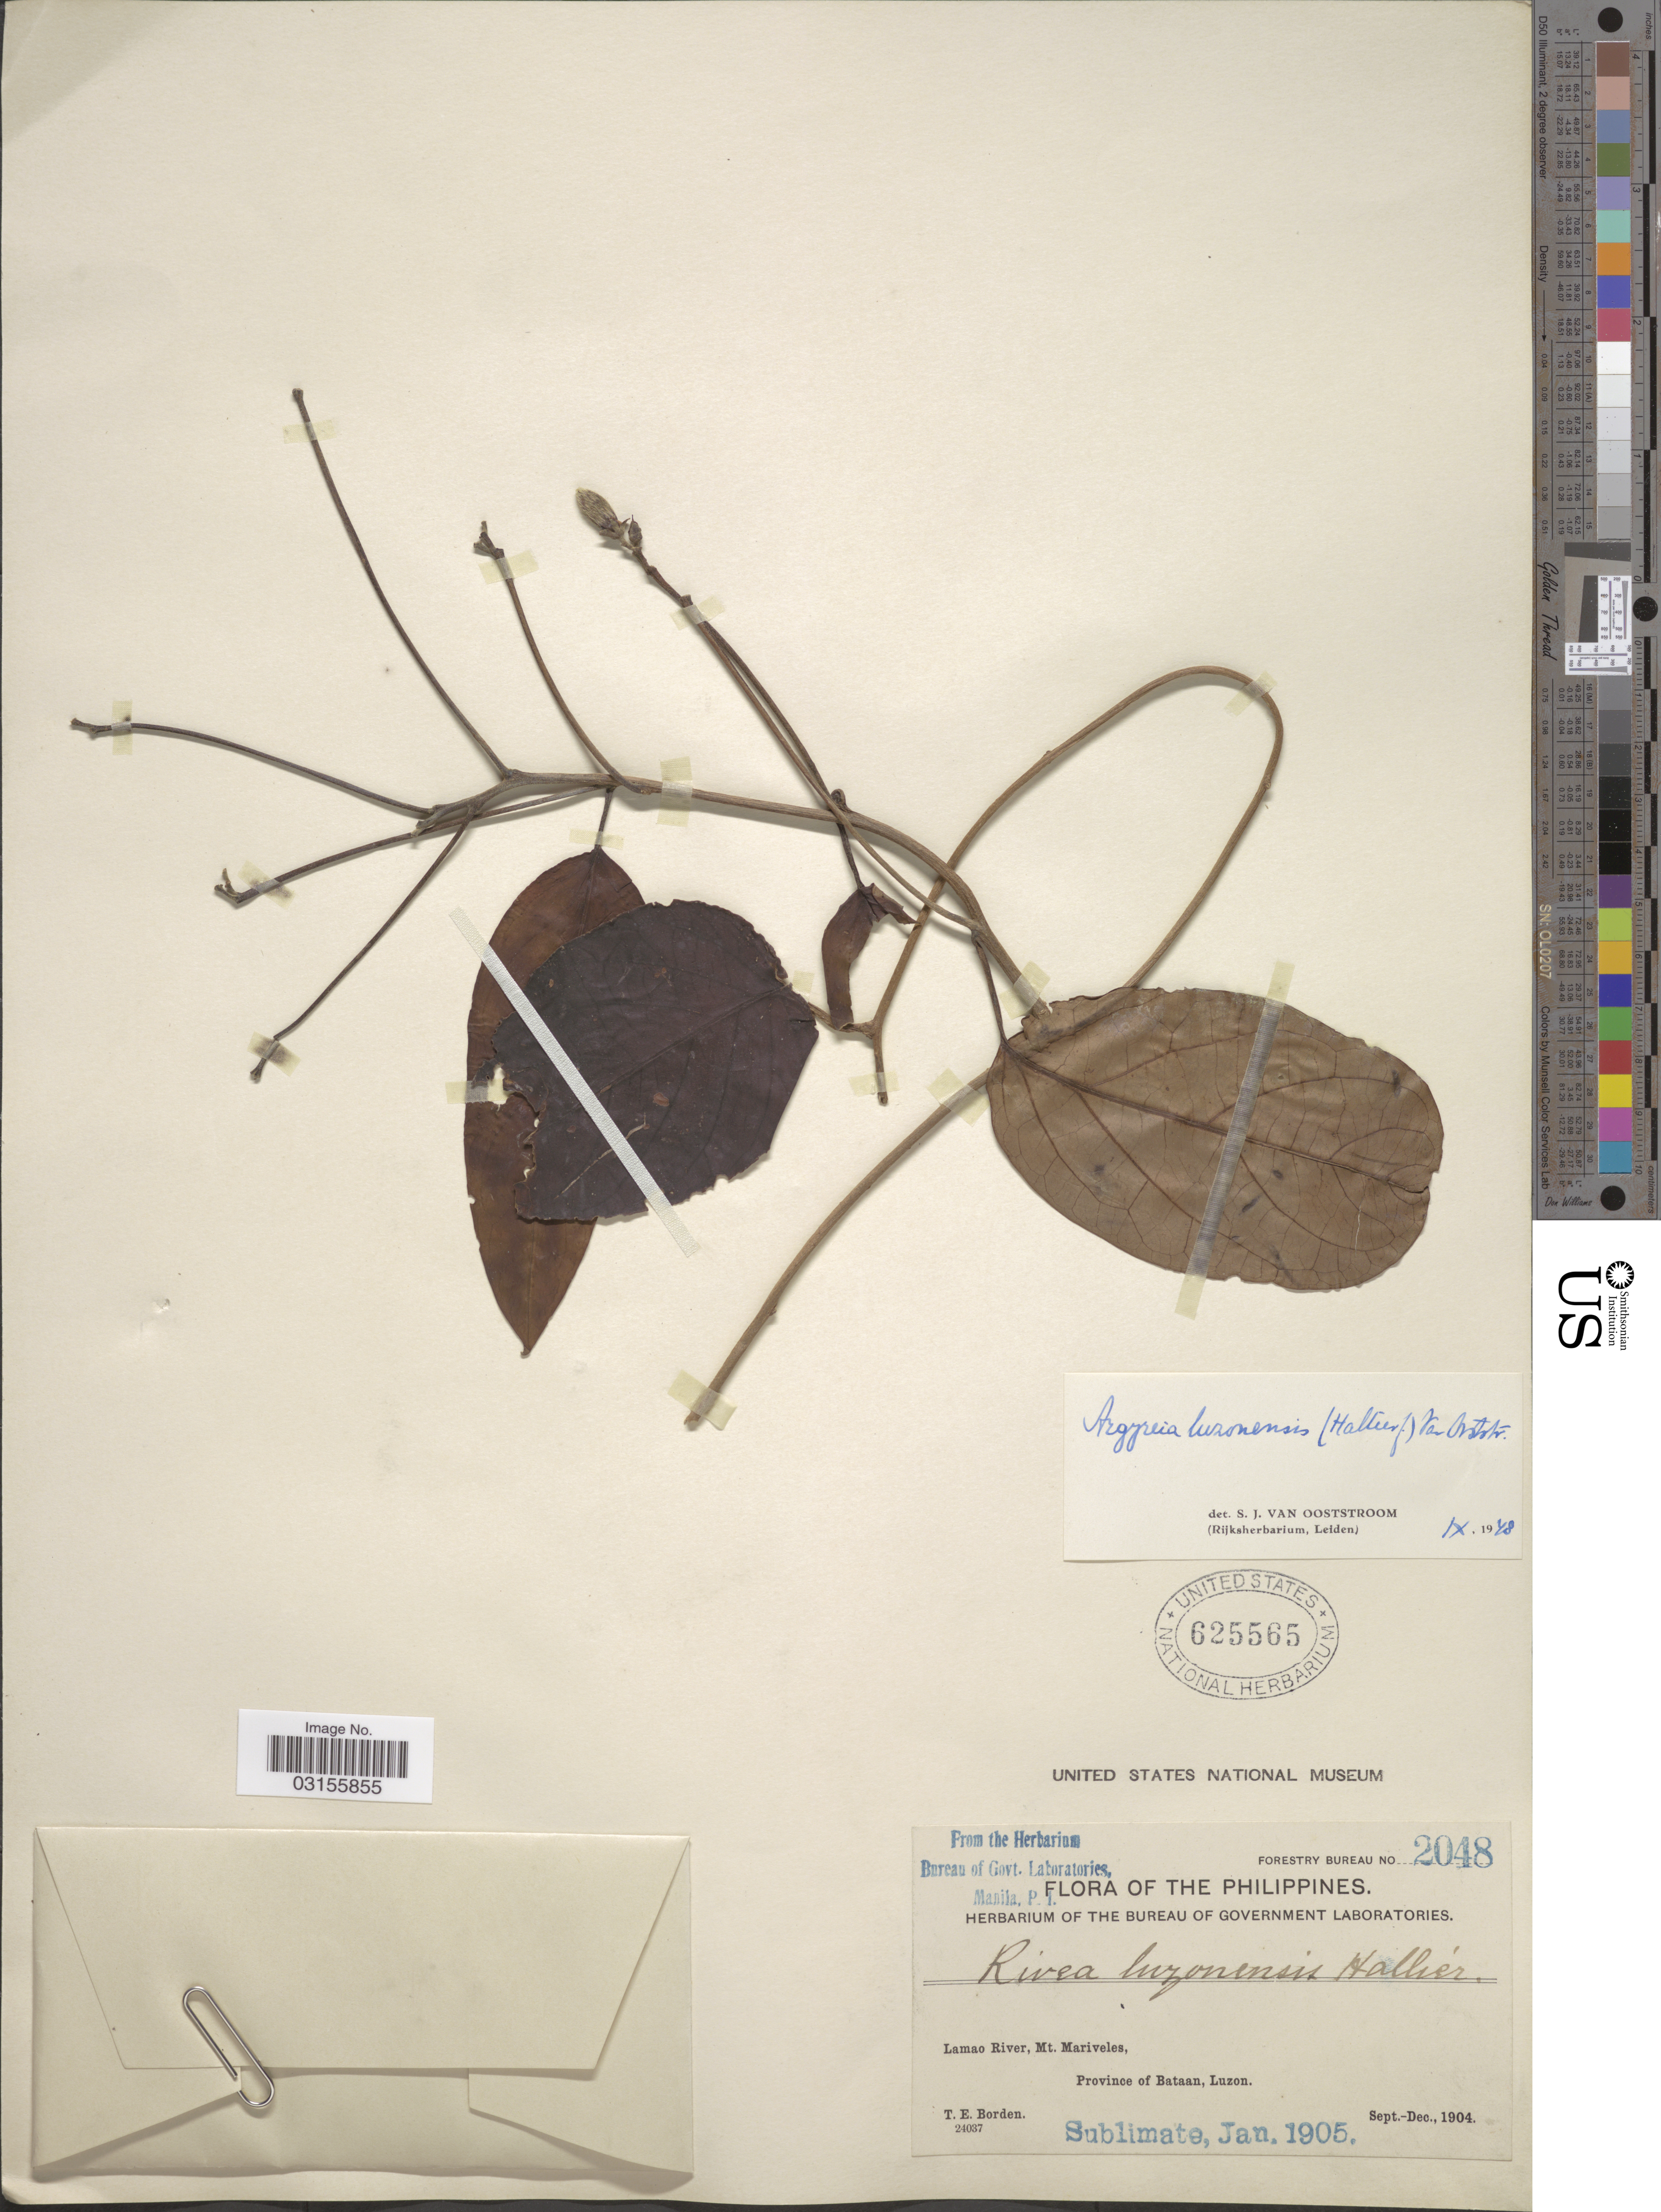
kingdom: Plantae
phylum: Tracheophyta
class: Magnoliopsida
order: Solanales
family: Convolvulaceae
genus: Argyreia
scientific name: Argyreia luzonensis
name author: (Hallier f.) Ooststr.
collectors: T. E. Borden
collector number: Forestry Bureau 2048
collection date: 1904-09/1904-12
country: Philippines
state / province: Central Luzon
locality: Lamao River, Mt. Mariveles, Province of Bataan, Luzon.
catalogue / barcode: US 625565